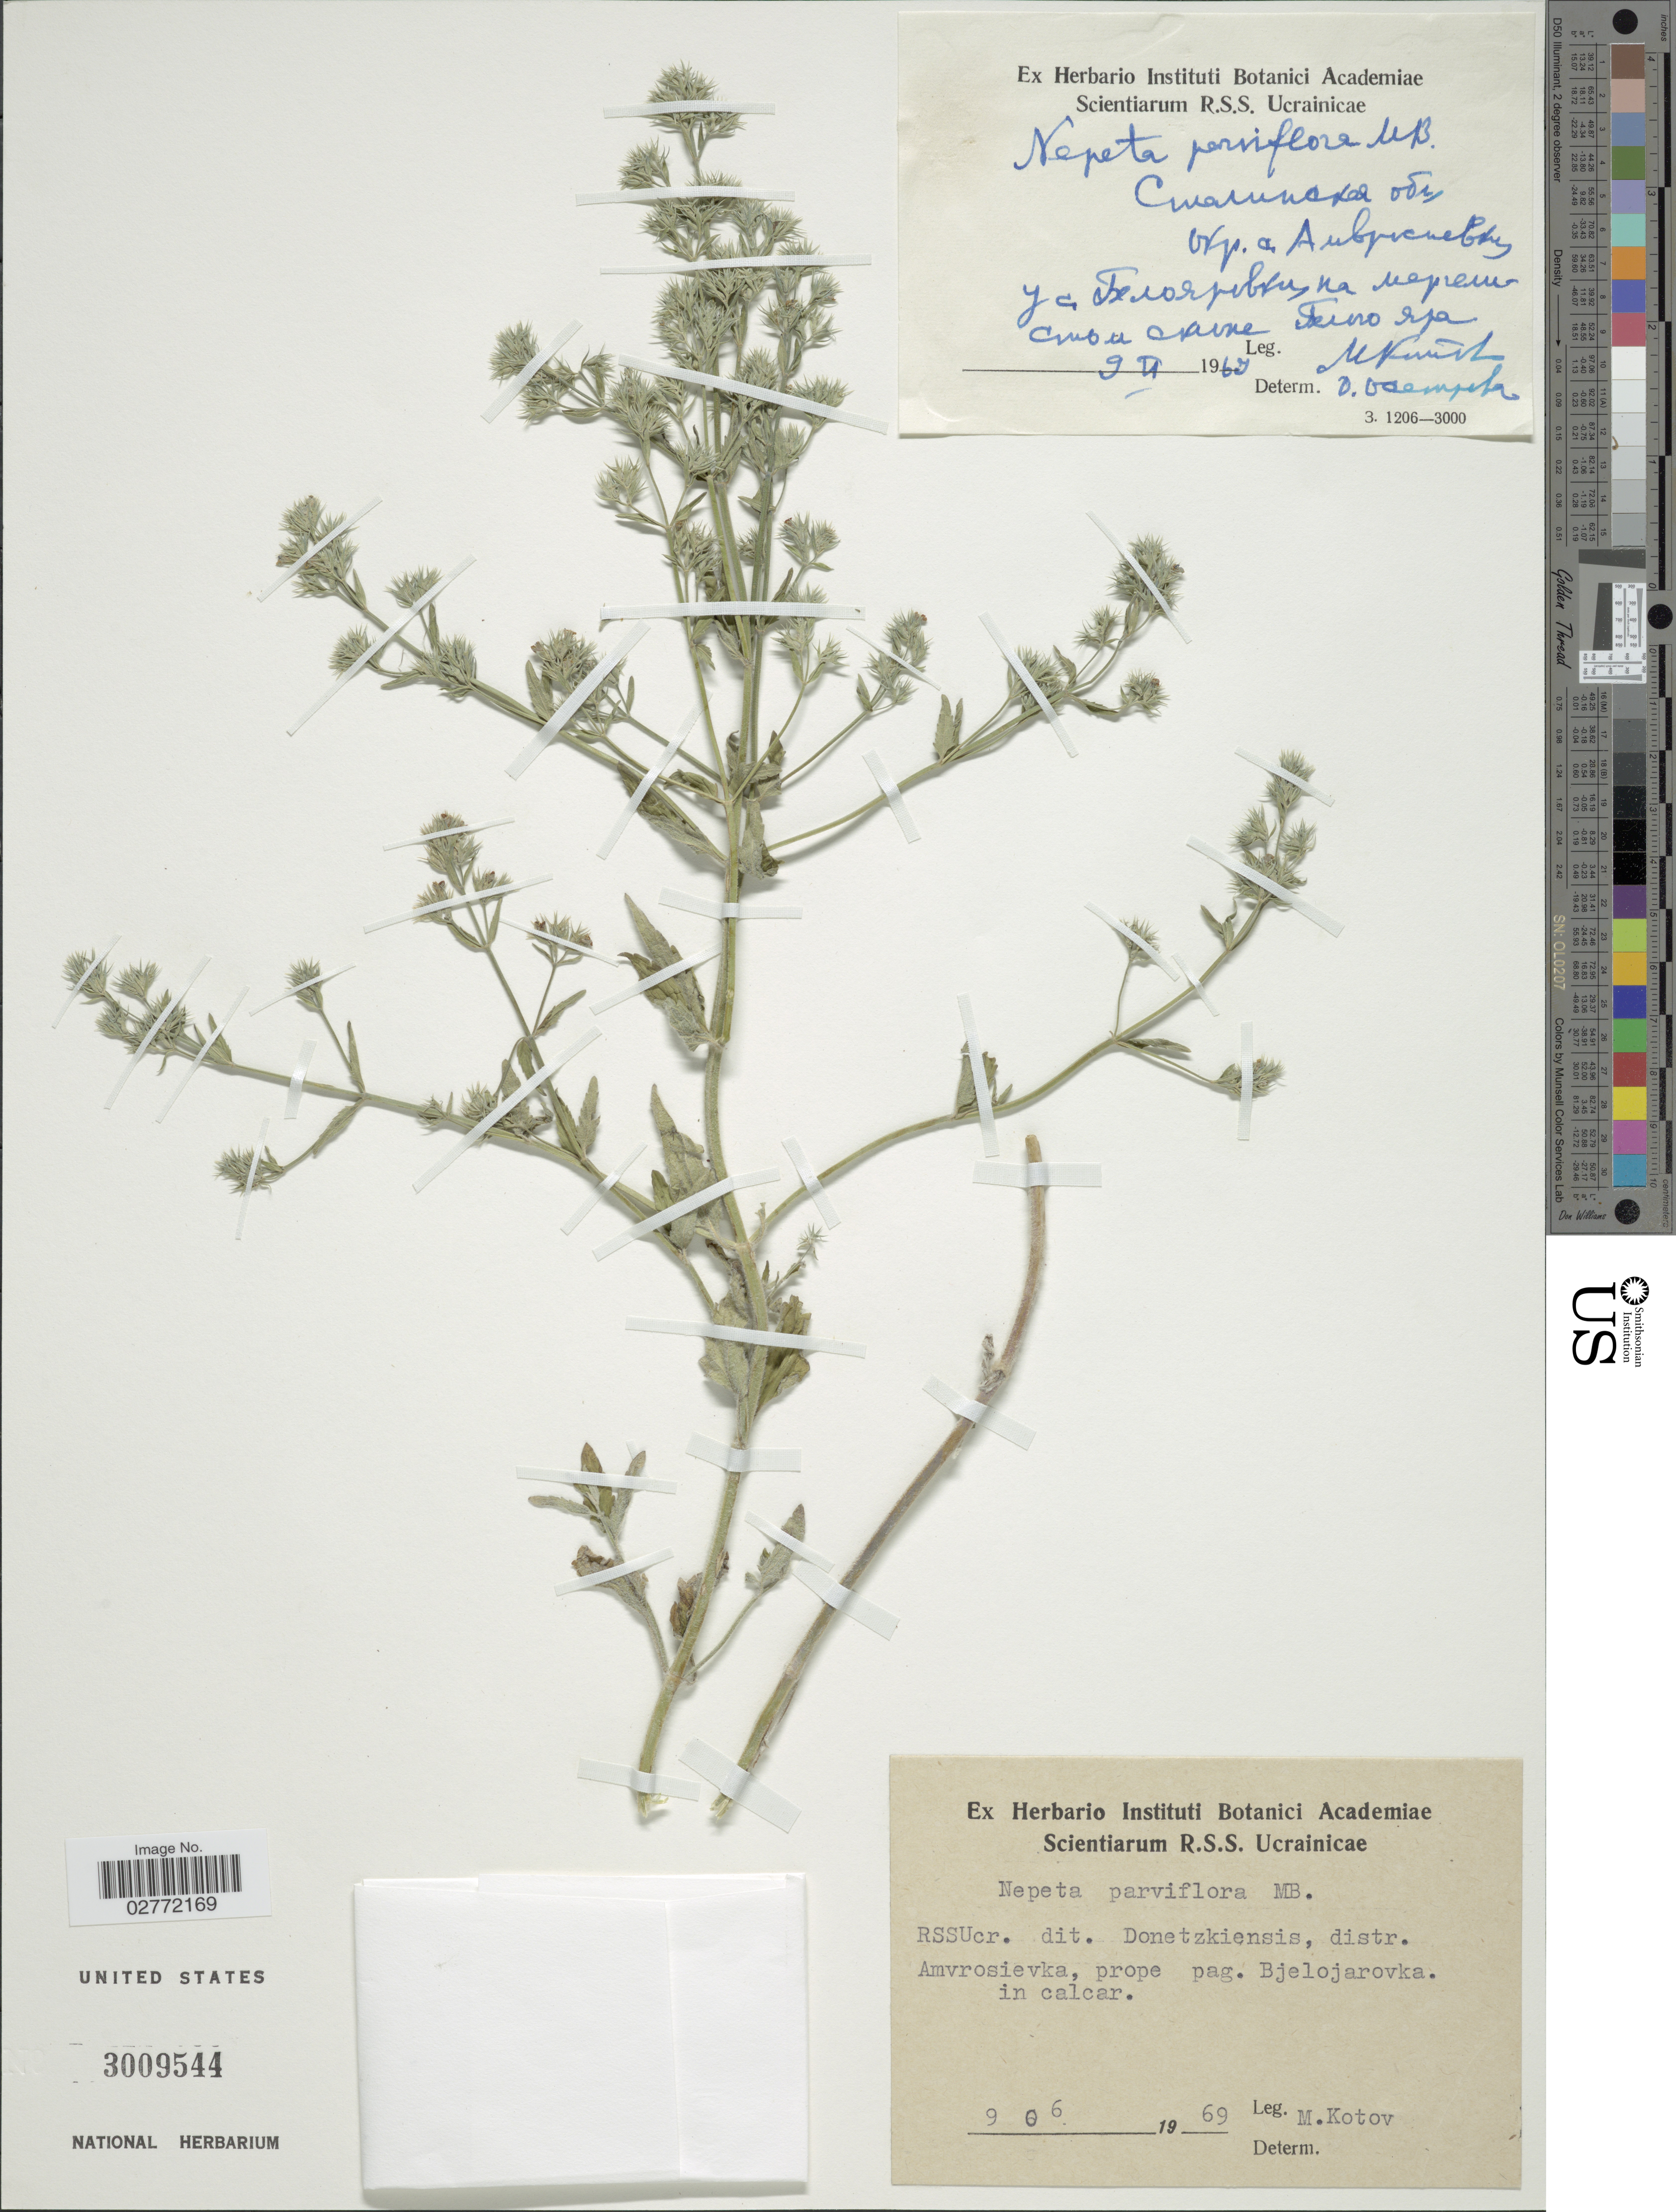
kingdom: Plantae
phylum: Tracheophyta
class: Magnoliopsida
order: Lamiales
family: Lamiaceae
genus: Nepeta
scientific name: Nepeta parviflora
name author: M. Bieb.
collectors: M. Kotov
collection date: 1969-06-09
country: Ukraine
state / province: Donets'k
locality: RSSUcr. dit. Donetzkiensis, distr. Amvrosievka, prope Bjelojarovka in calcar.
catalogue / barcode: US 3009544